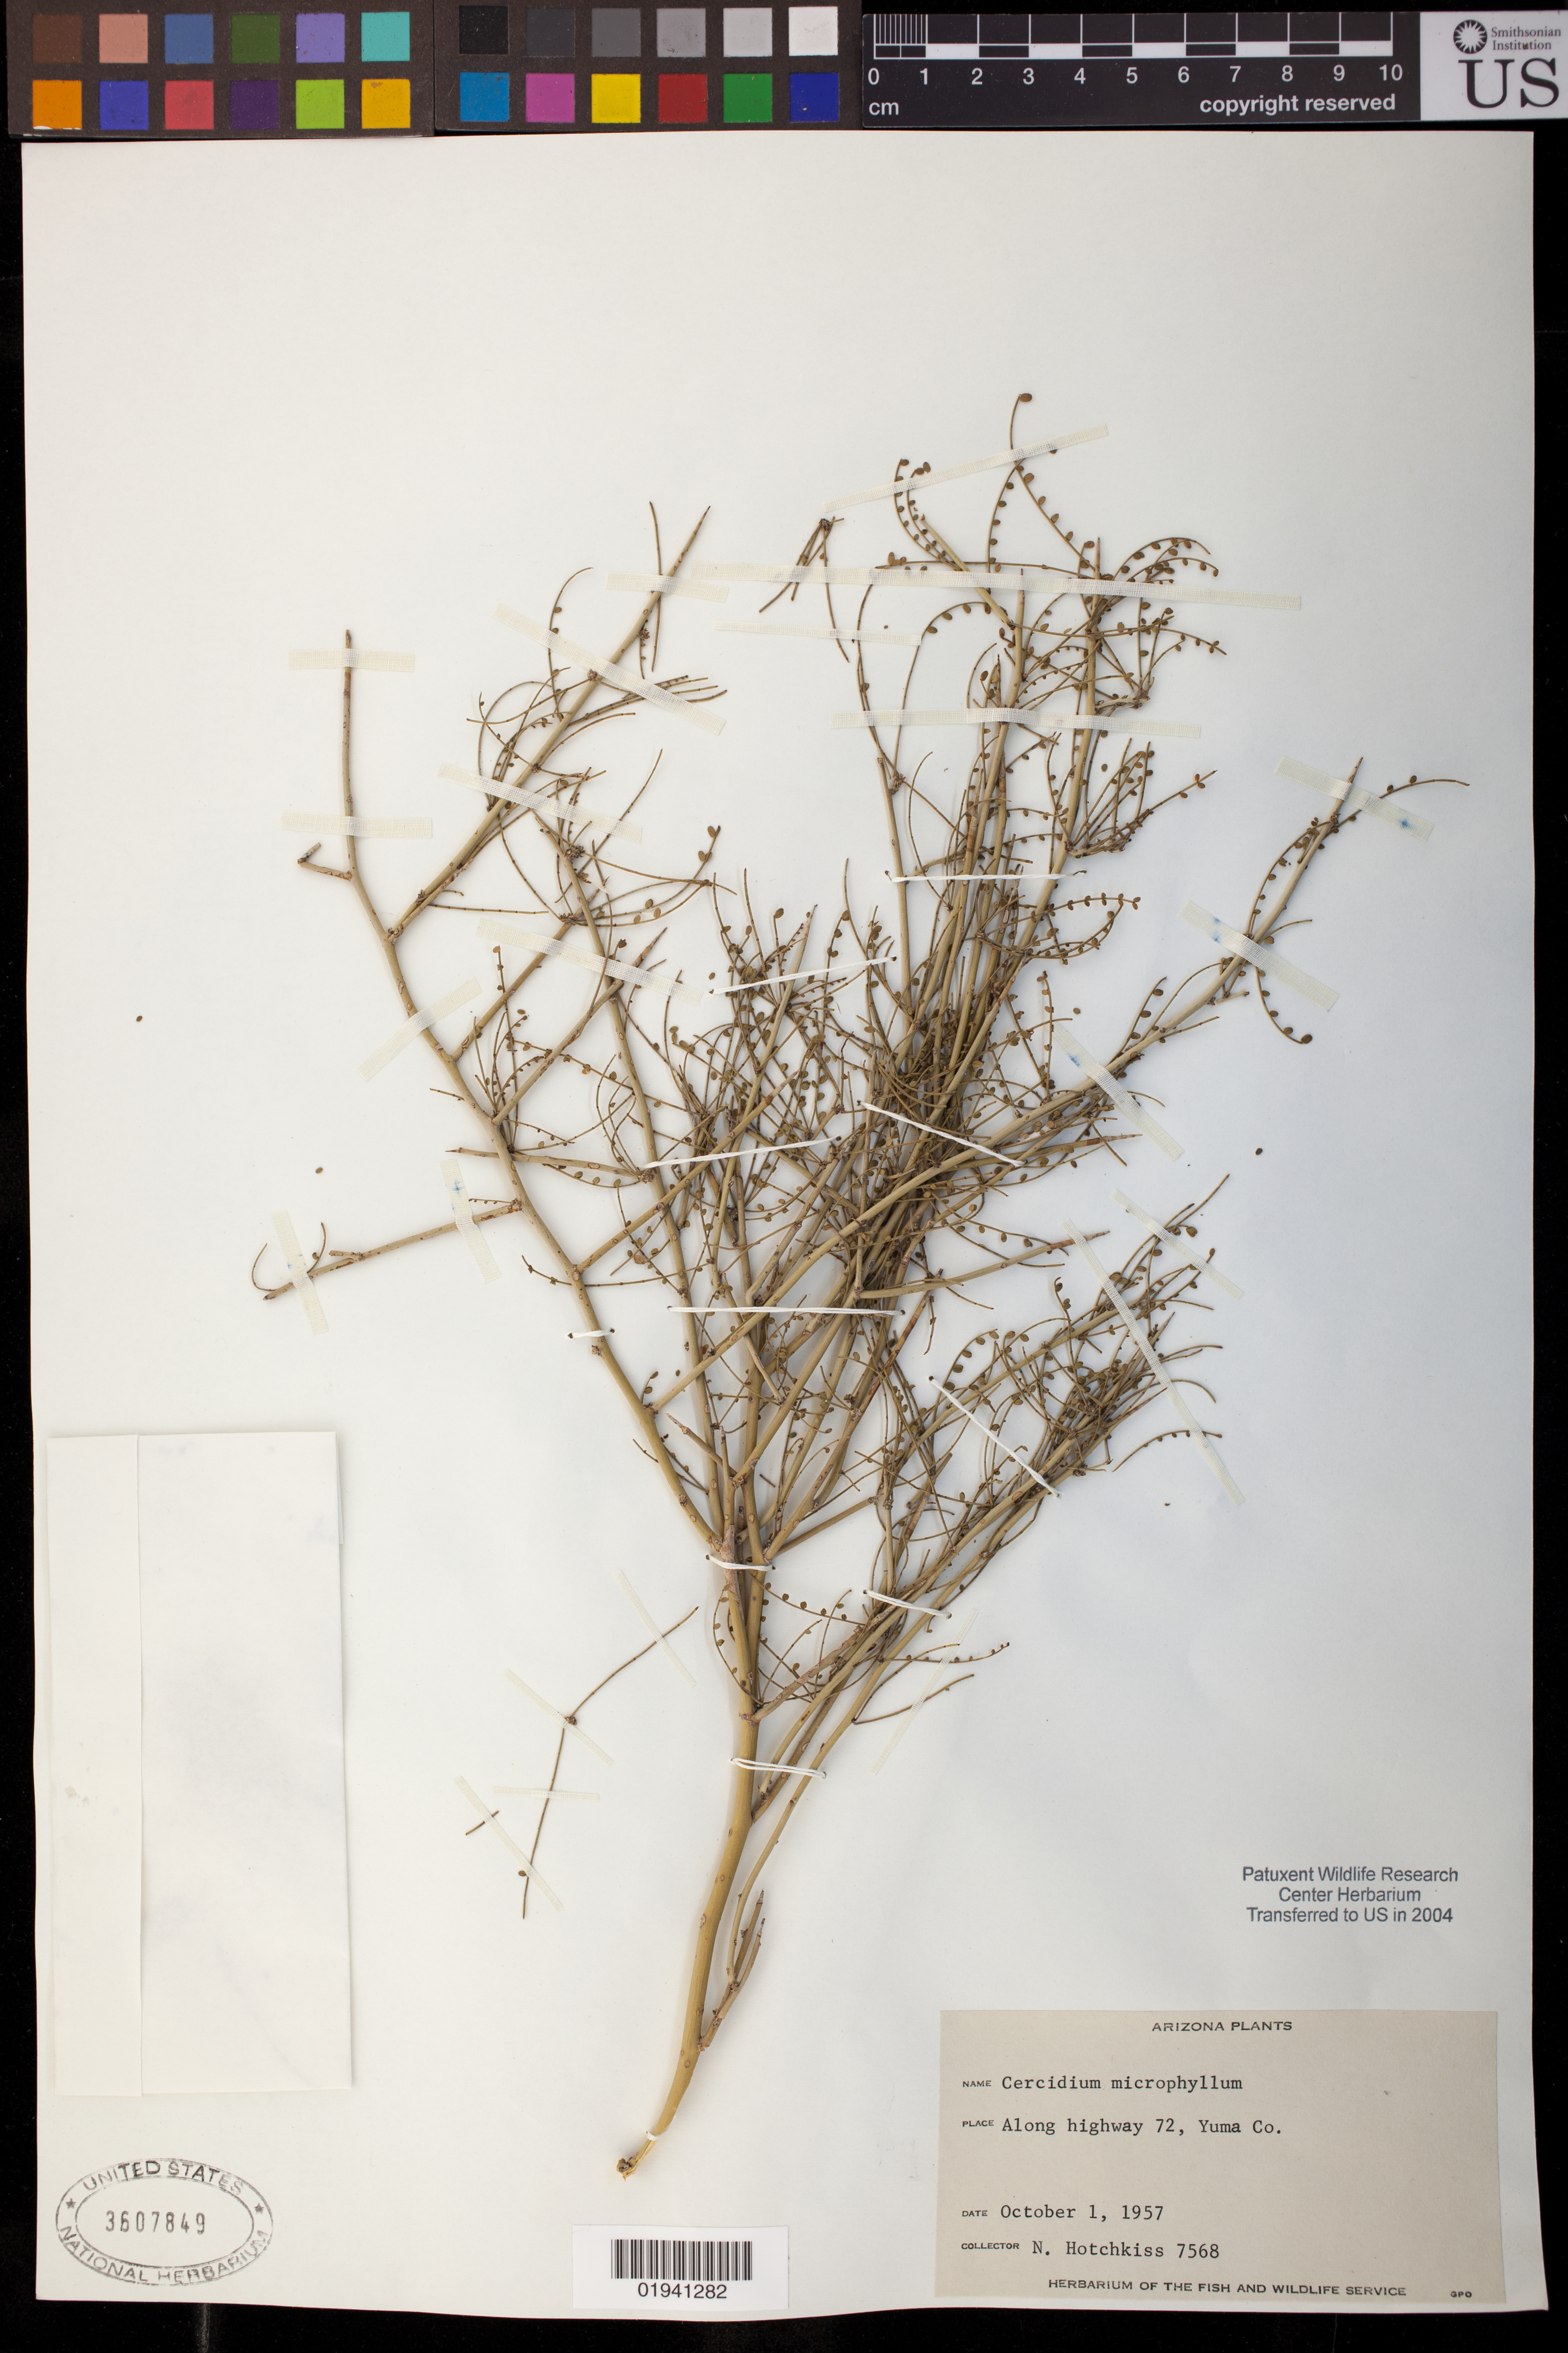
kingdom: Plantae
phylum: Tracheophyta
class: Magnoliopsida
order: Fabales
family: Fabaceae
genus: Parkinsonia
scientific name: Parkinsonia microphylla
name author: Torr.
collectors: N. Hotchkiss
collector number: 7568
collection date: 1957-10-01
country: United States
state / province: Arizona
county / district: Yuma County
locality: Along highway 72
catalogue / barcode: US 3607849